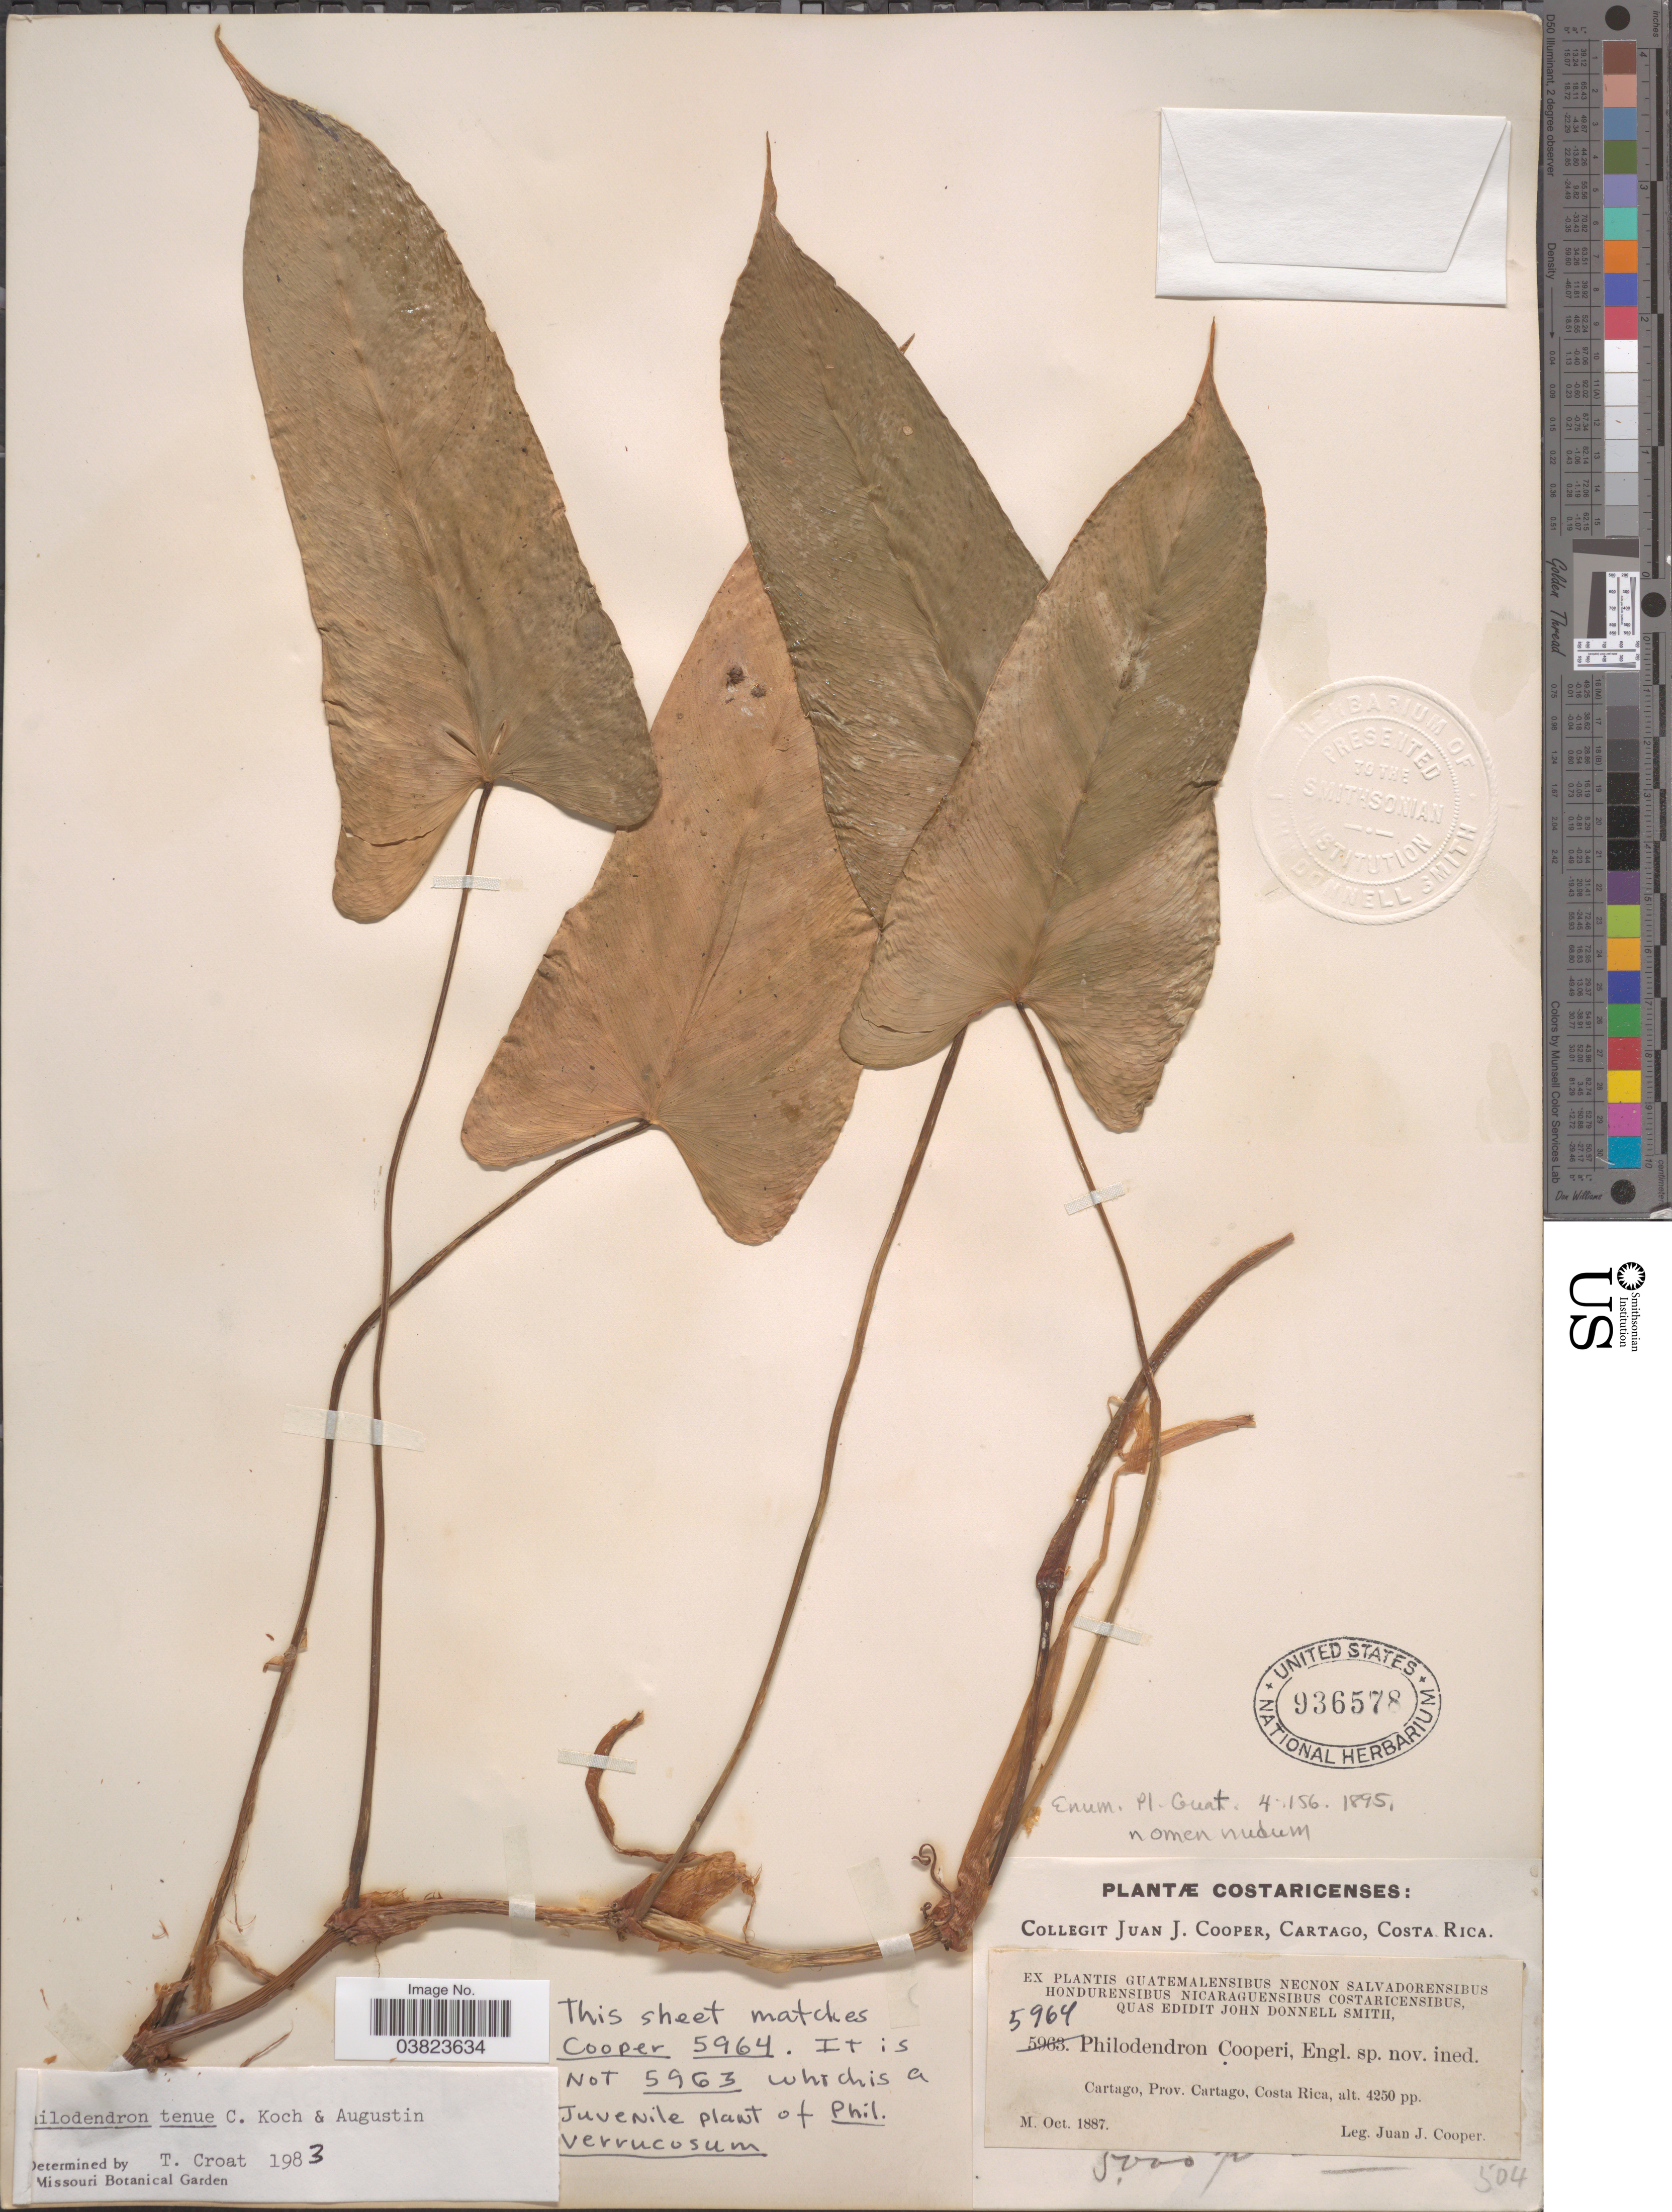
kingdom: Plantae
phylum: Tracheophyta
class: Liliopsida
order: Alismatales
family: Araceae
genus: Philodendron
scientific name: Philodendron tenue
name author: K. Koch & Augustin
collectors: J. J. Cooper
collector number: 5964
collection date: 1887-10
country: Costa Rica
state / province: Cartago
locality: Cartago.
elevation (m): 1295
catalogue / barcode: US 936578